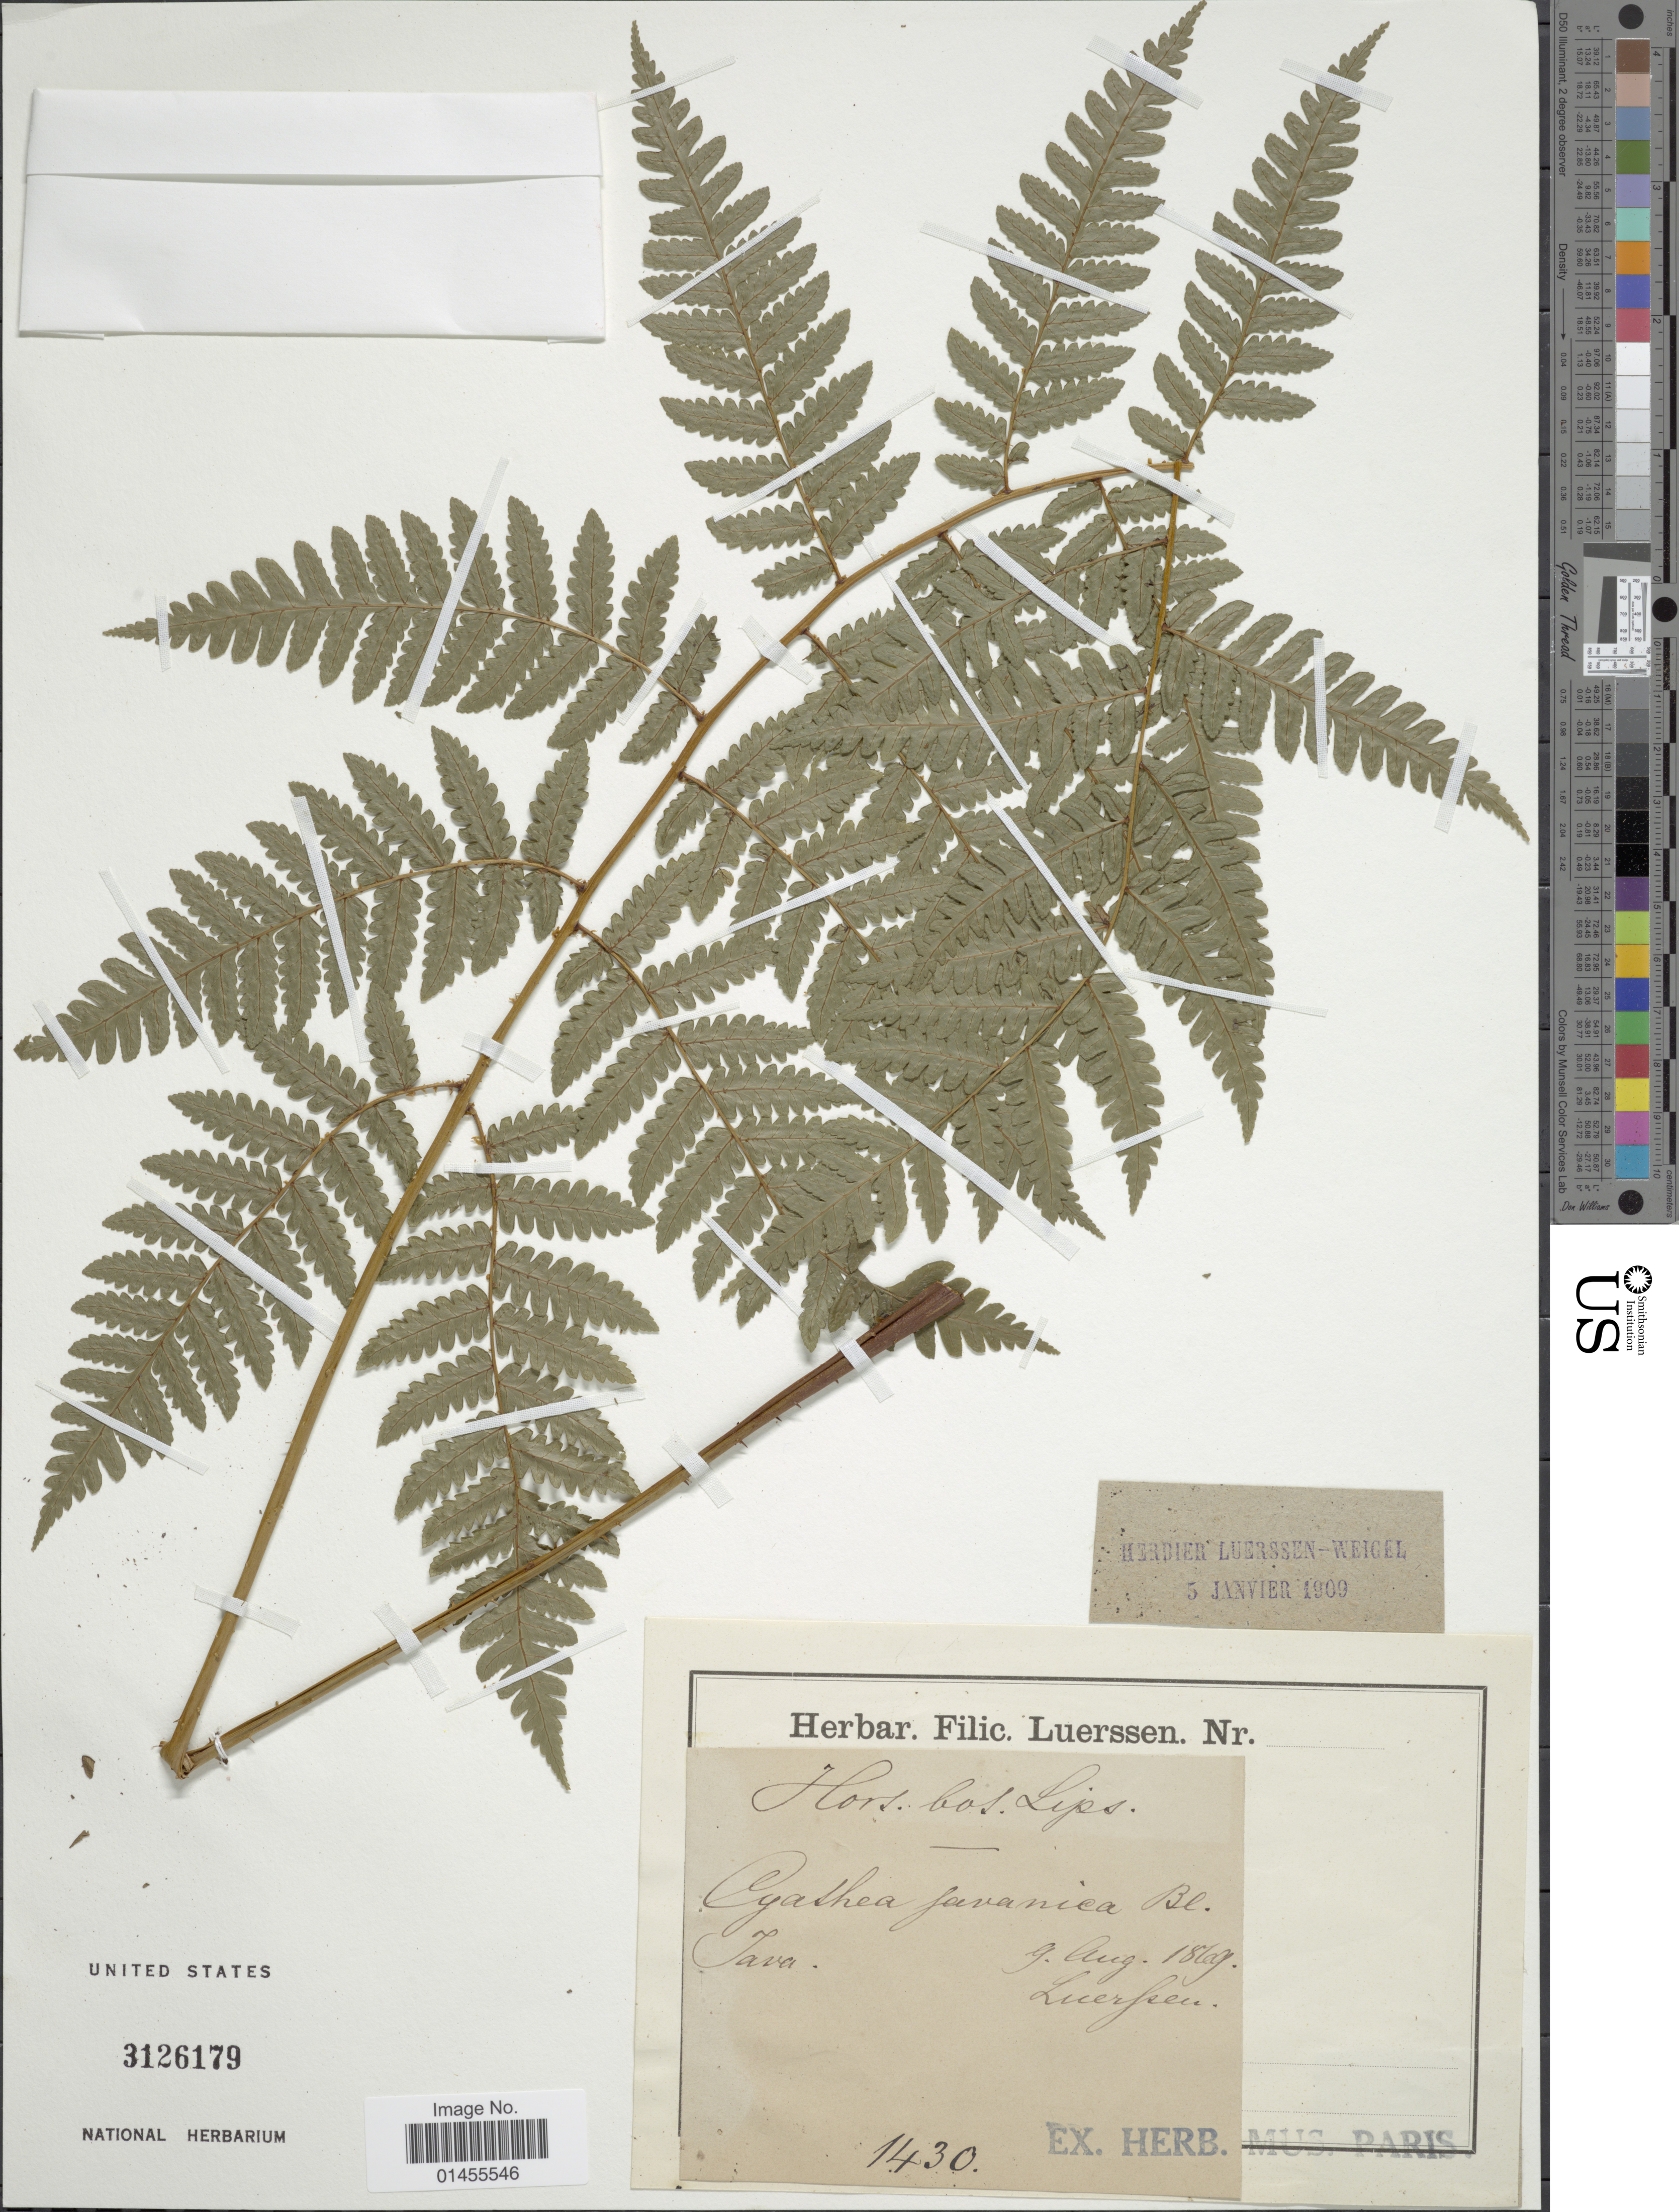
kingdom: Plantae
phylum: Tracheophyta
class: Polypodiopsida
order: Cyatheales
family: Cyatheaceae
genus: Alsophila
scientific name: Alsophila javanica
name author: (Blume) R.M. Tryon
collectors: Luerssen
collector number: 1430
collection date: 1869-08-09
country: Indonesia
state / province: Java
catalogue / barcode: US 3126179